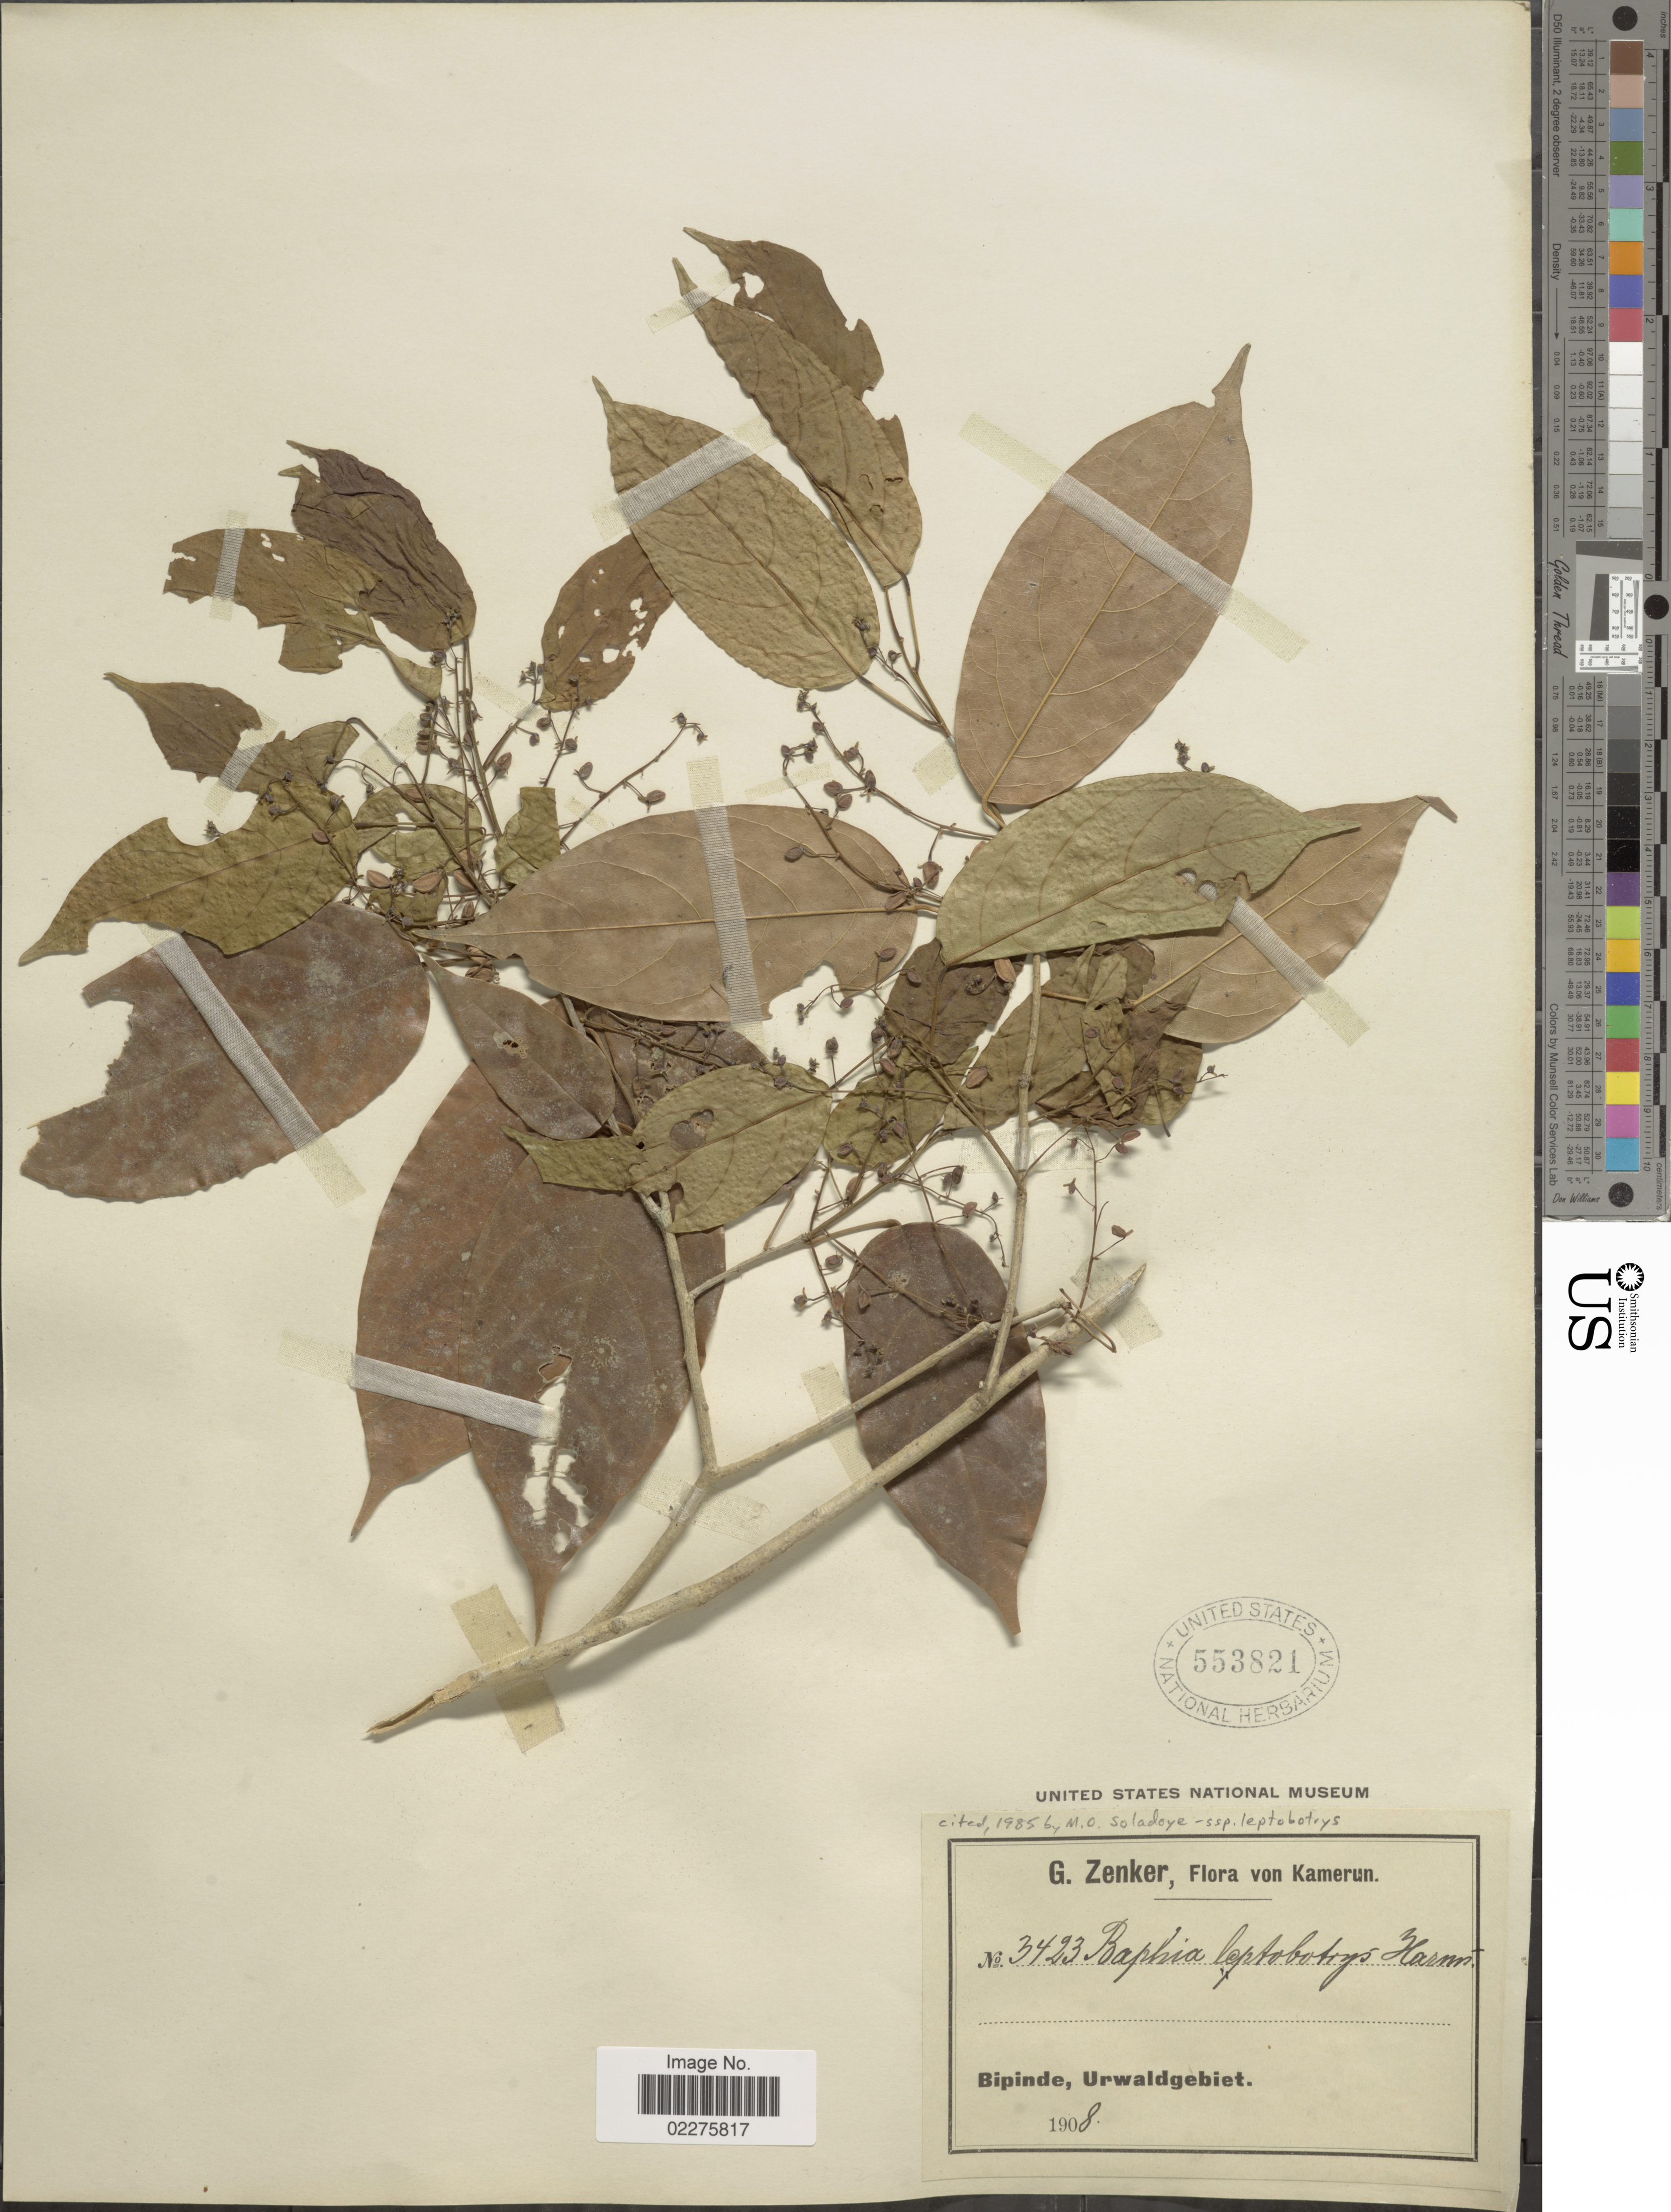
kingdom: Plantae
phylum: Tracheophyta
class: Magnoliopsida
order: Fabales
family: Fabaceae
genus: Baphia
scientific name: Baphia leptobotrys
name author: Harms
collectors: G. A. Zenker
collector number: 3423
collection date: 1908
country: Cameroon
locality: Bipinde, Urwaldgebiet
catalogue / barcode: US 553821